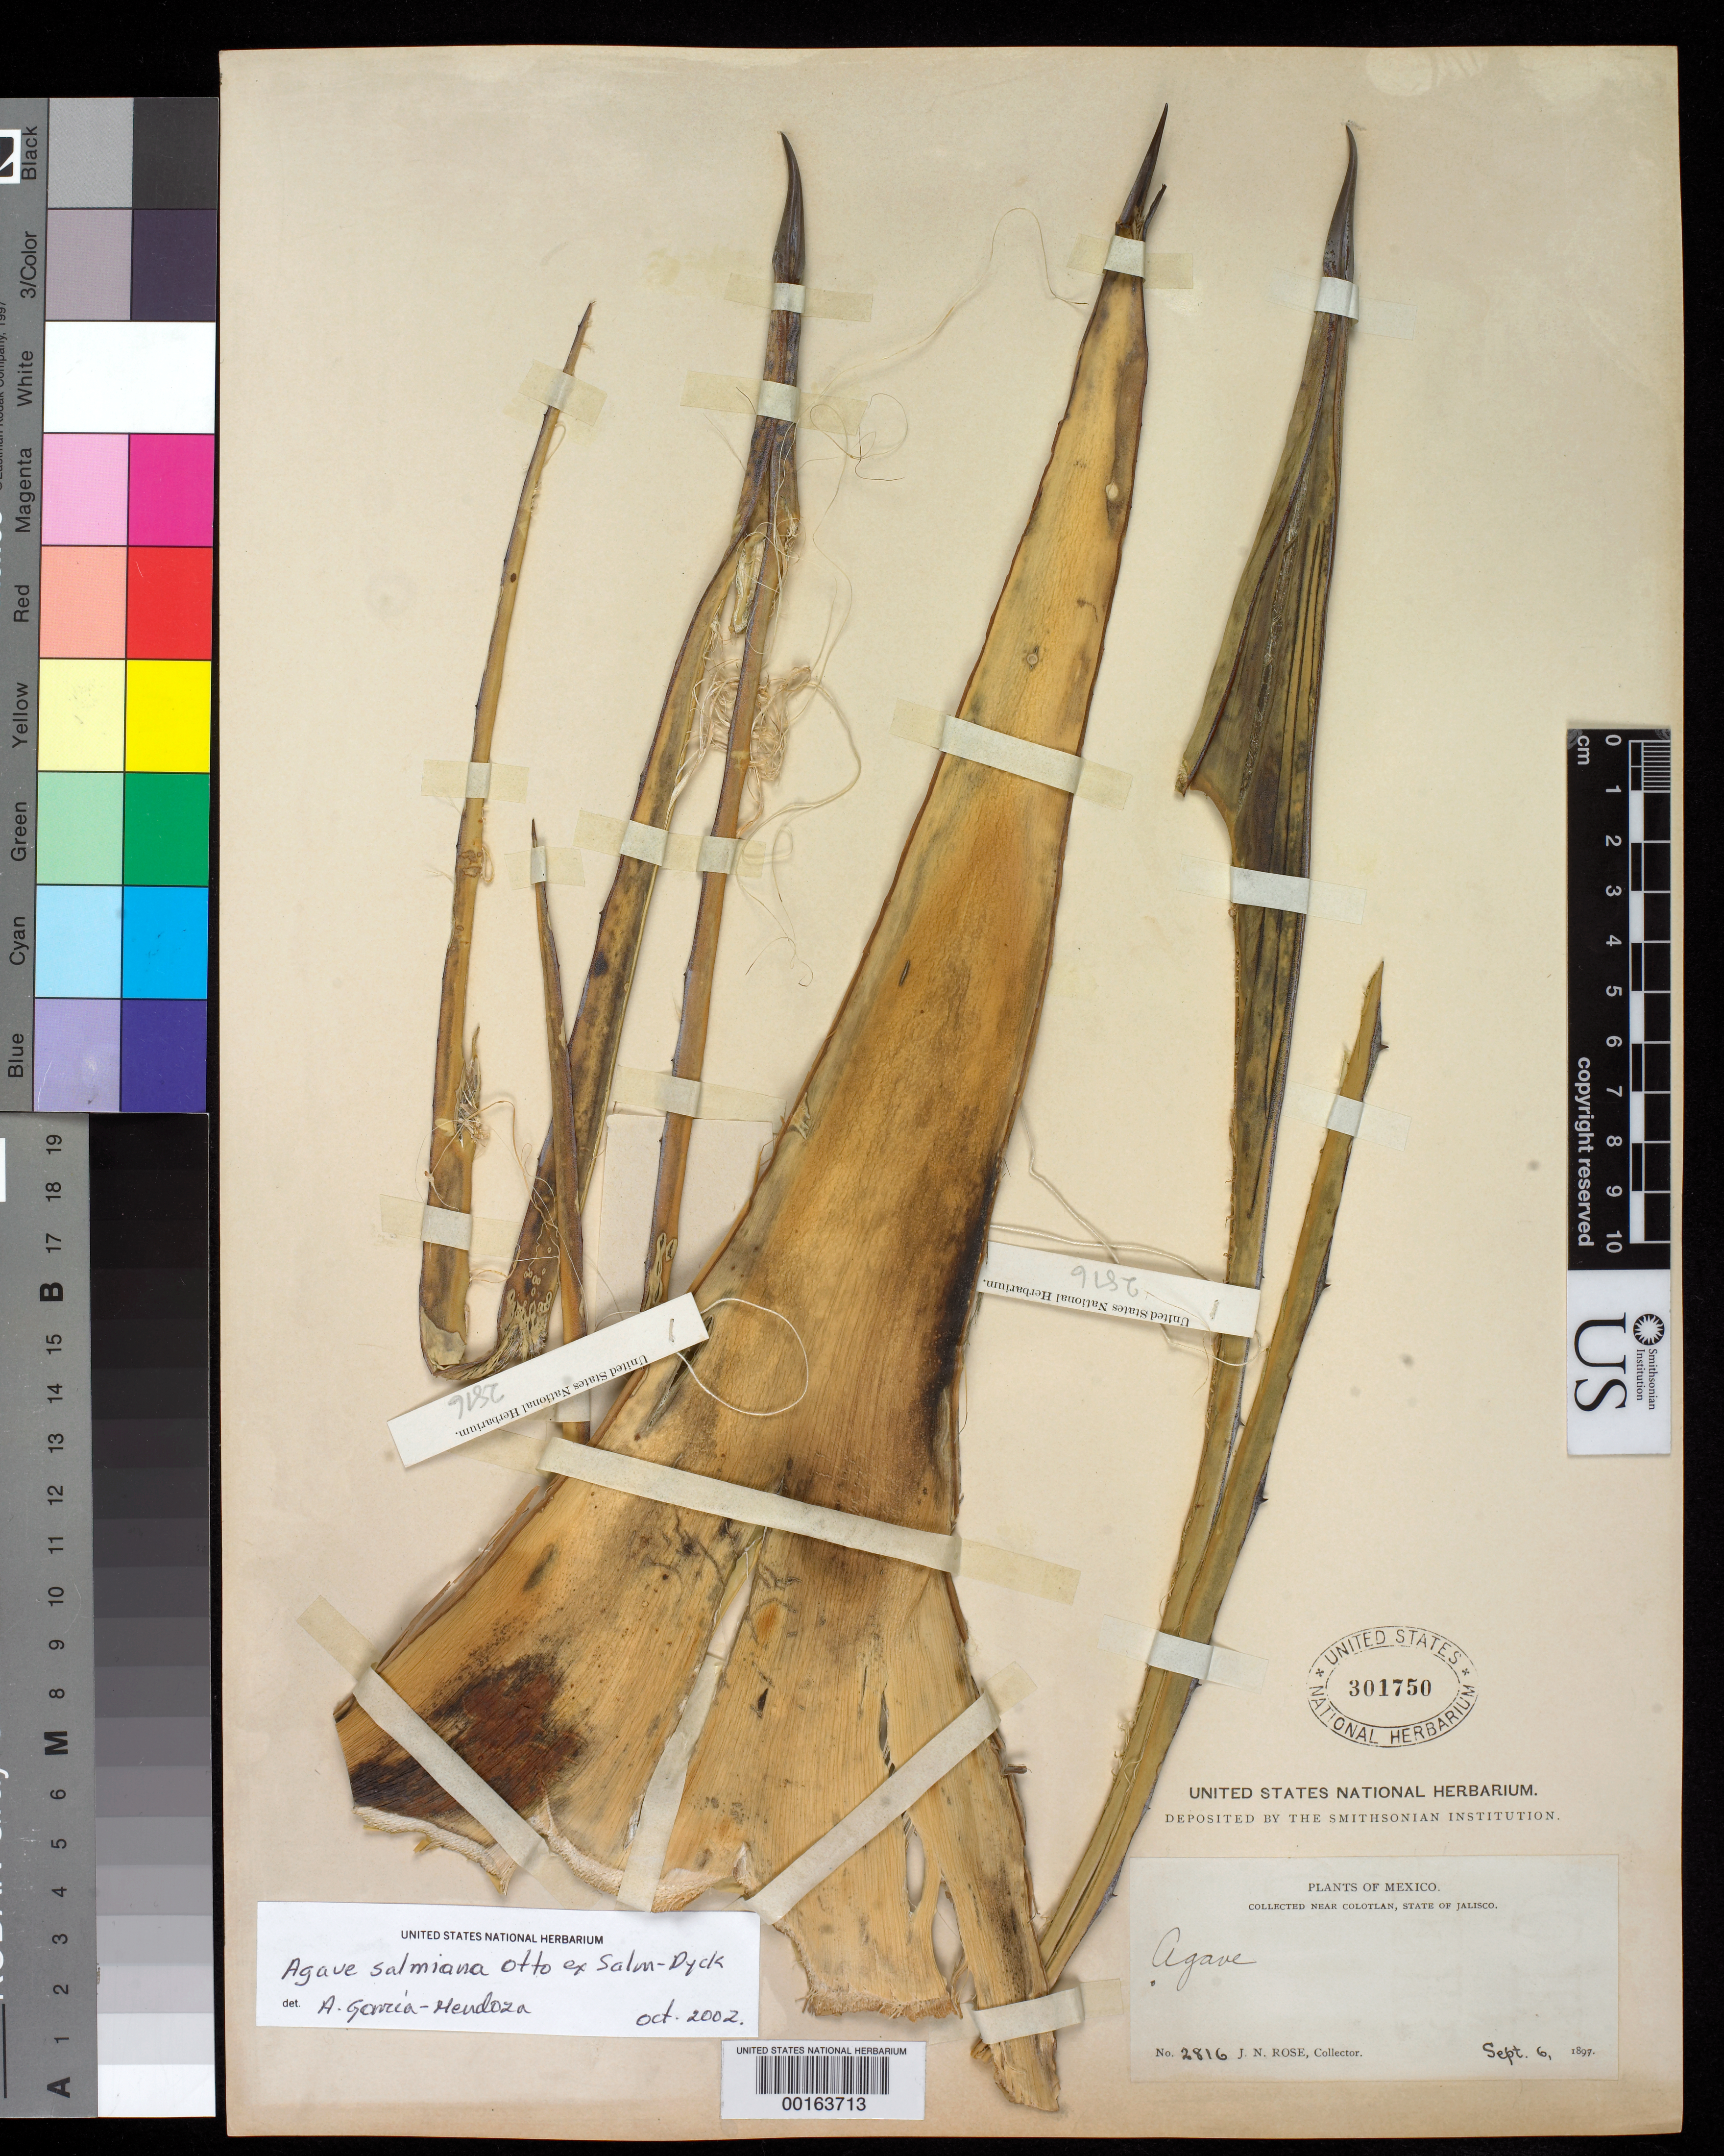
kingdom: Plantae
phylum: Tracheophyta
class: Liliopsida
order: Asparagales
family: Asparagaceae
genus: Agave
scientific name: Agave salmiana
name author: Otto ex Salm-Dyck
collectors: J. N. Rose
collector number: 2816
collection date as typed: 06 Sep 1897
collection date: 1897-09-06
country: Mexico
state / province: Jalisco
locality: Near Colotlan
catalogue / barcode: US 301750